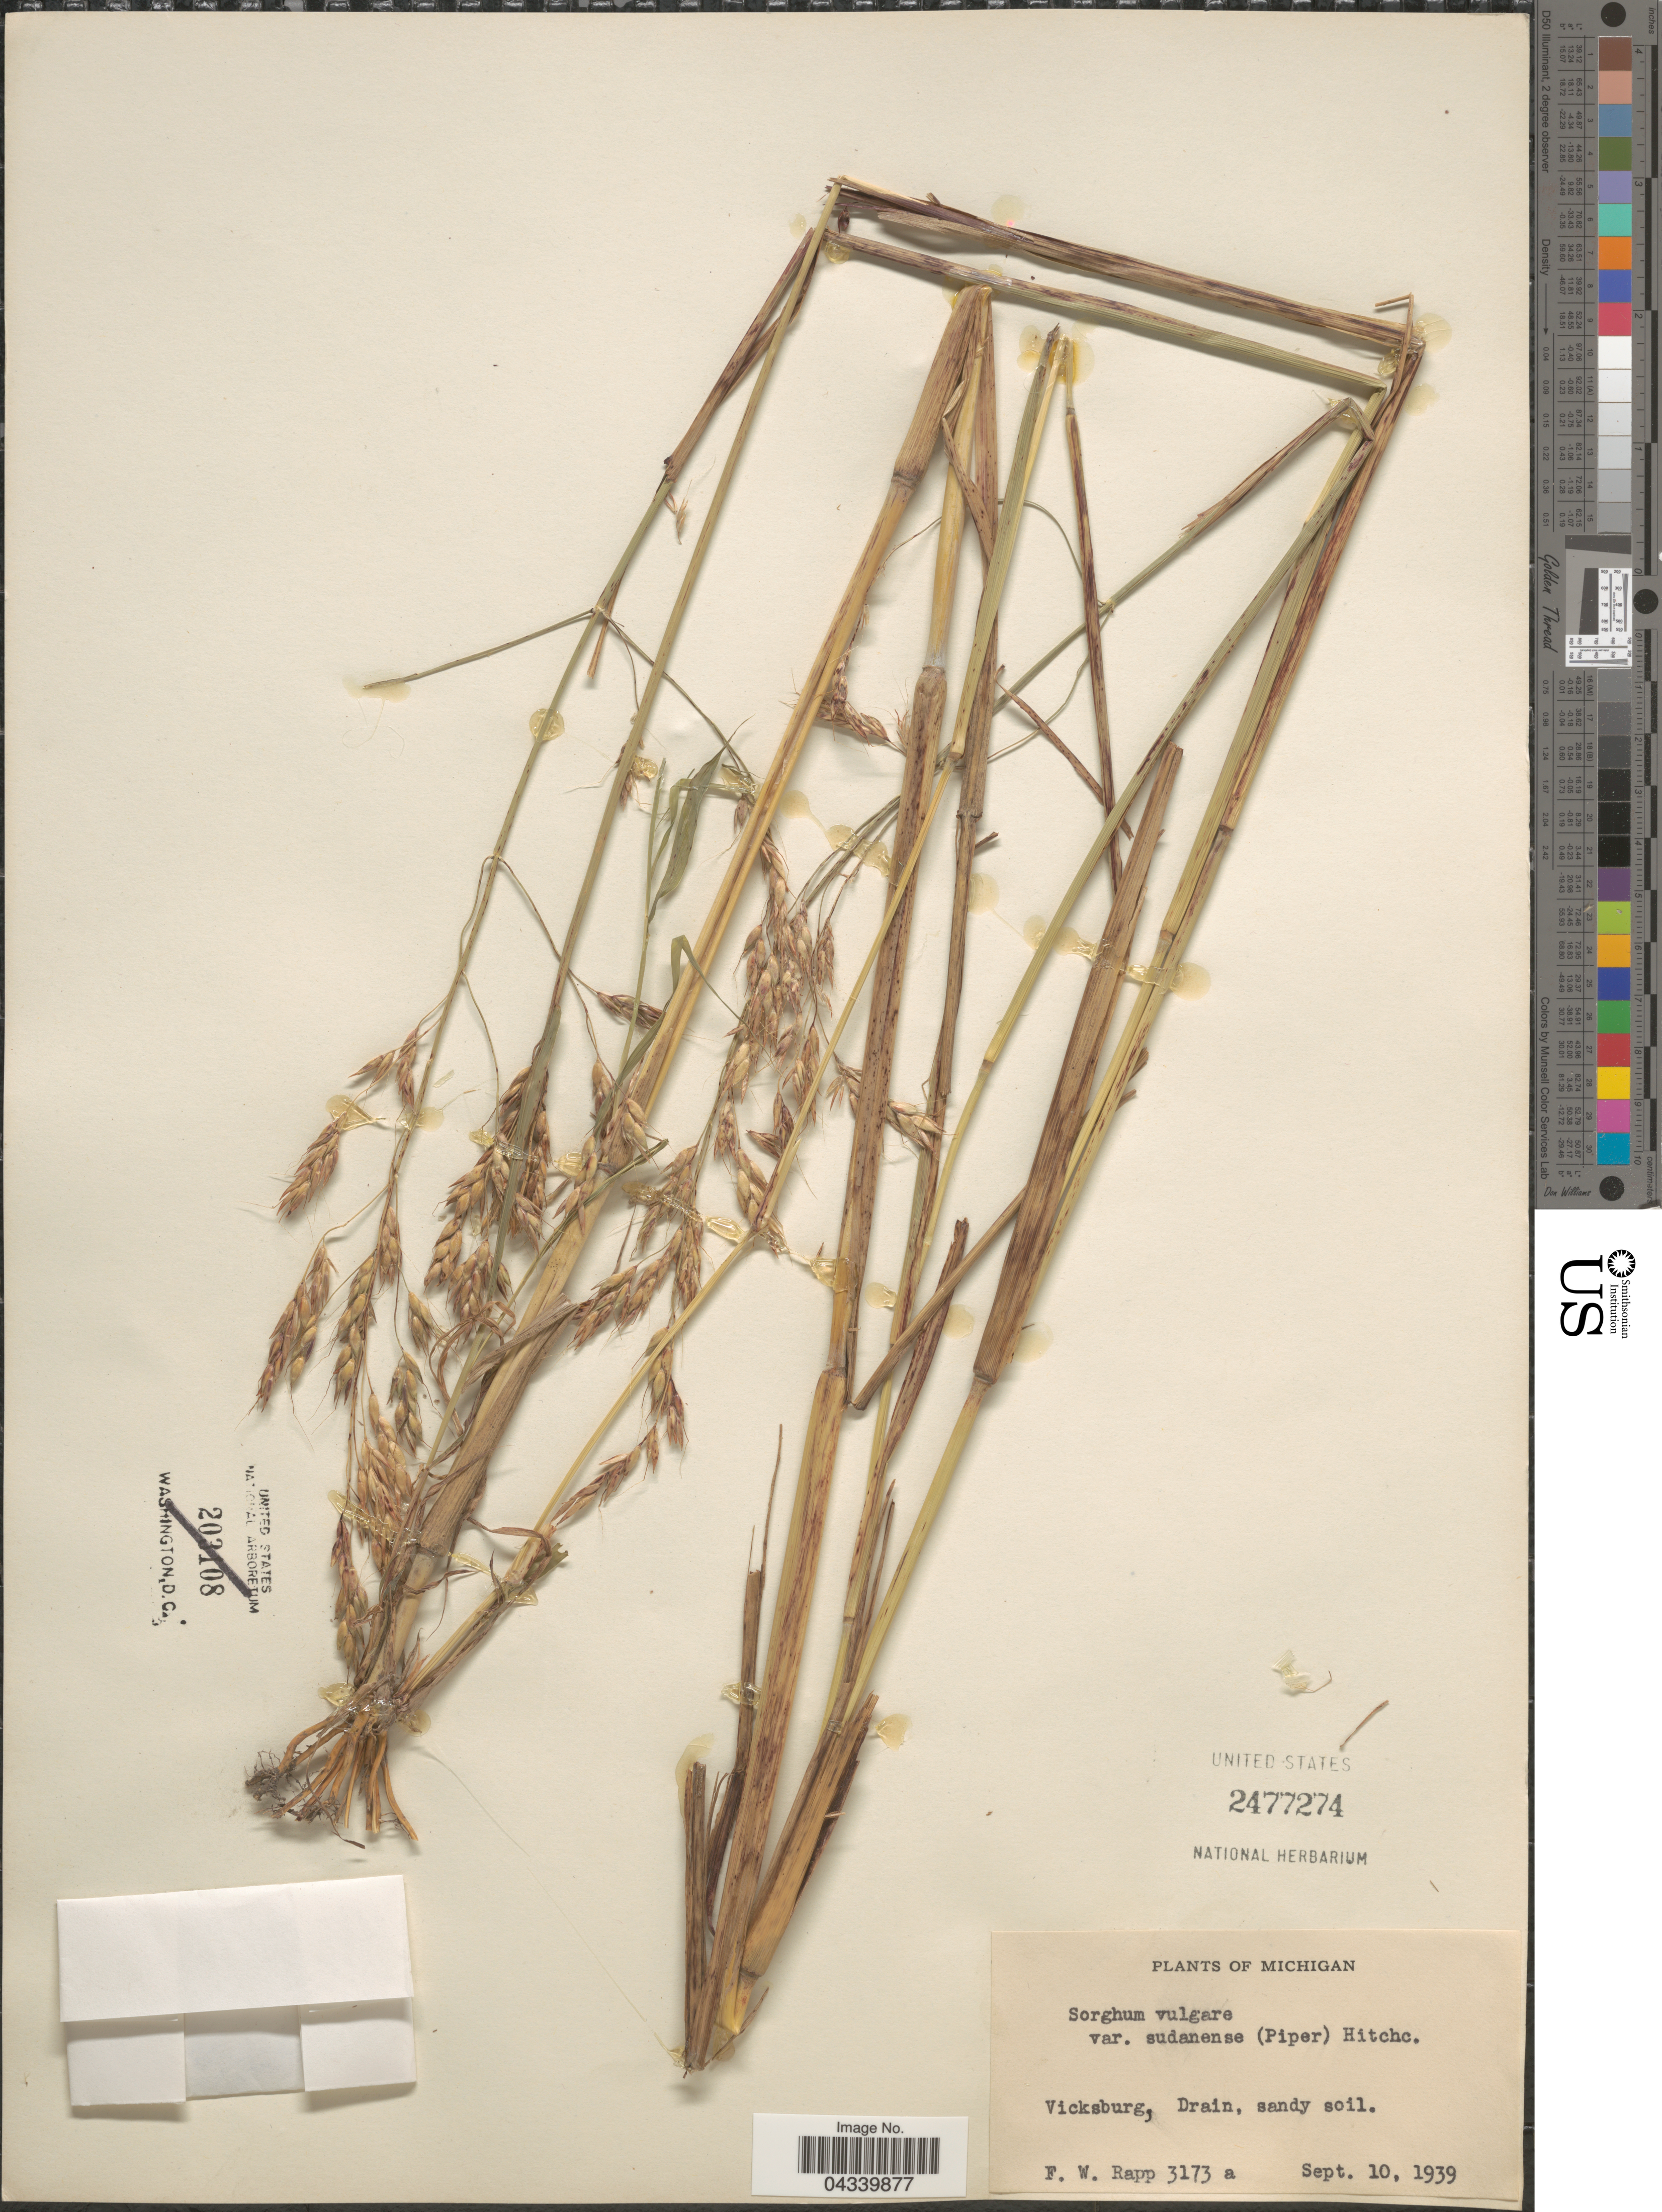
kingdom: Plantae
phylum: Tracheophyta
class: Liliopsida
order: Poales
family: Poaceae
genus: Sorghum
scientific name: Sorghum bicolor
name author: (L.) Moench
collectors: F. Rapp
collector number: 3173a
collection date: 1939-09-10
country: United States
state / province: Michigan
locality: Vicksburg, Drain, sandy soil.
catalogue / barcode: US 2477274